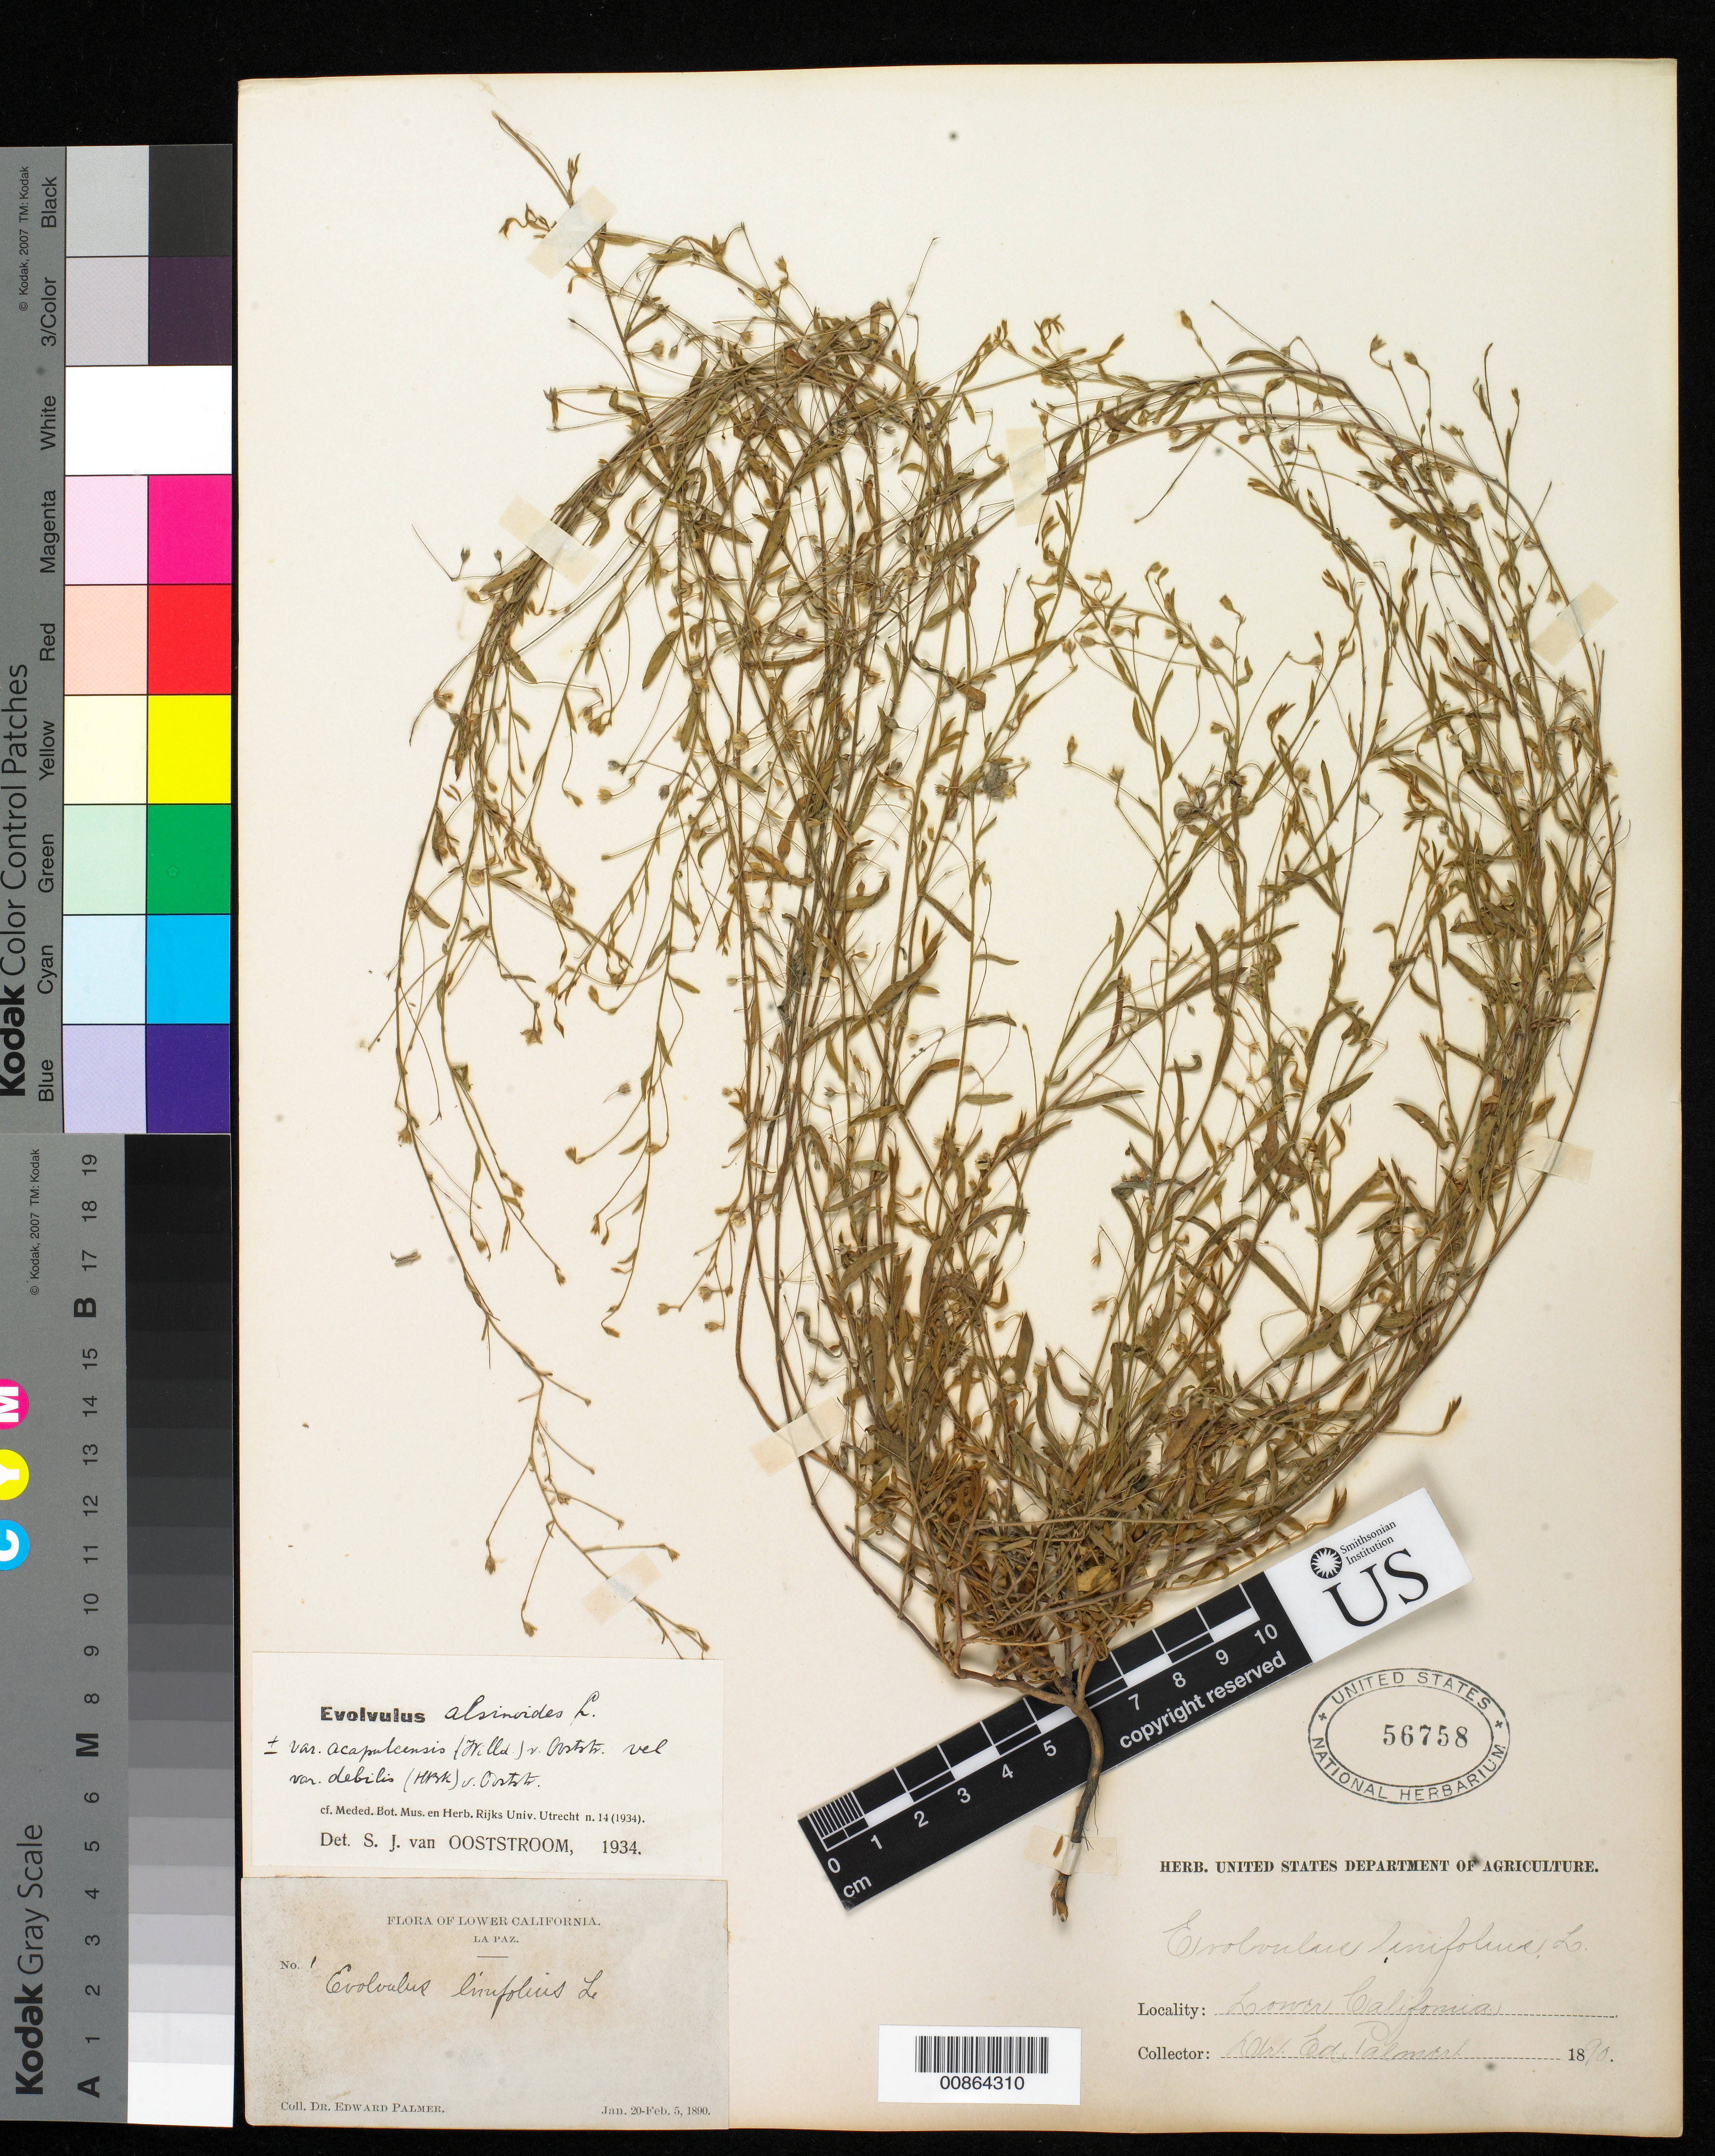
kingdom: Plantae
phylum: Tracheophyta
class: Magnoliopsida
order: Solanales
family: Convolvulaceae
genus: Evolvulus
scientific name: Evolvulus alsinoides var. acapulcensis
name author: (Willd. ex Schult.) Ooststr.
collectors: E. Palmer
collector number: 1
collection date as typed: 20 Jan 1890 to 05 Feb 1890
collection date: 1890-01-20/1890-02-05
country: Mexico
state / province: Baja California Sur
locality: La Paz, Baja California Sur.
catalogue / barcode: US 56758